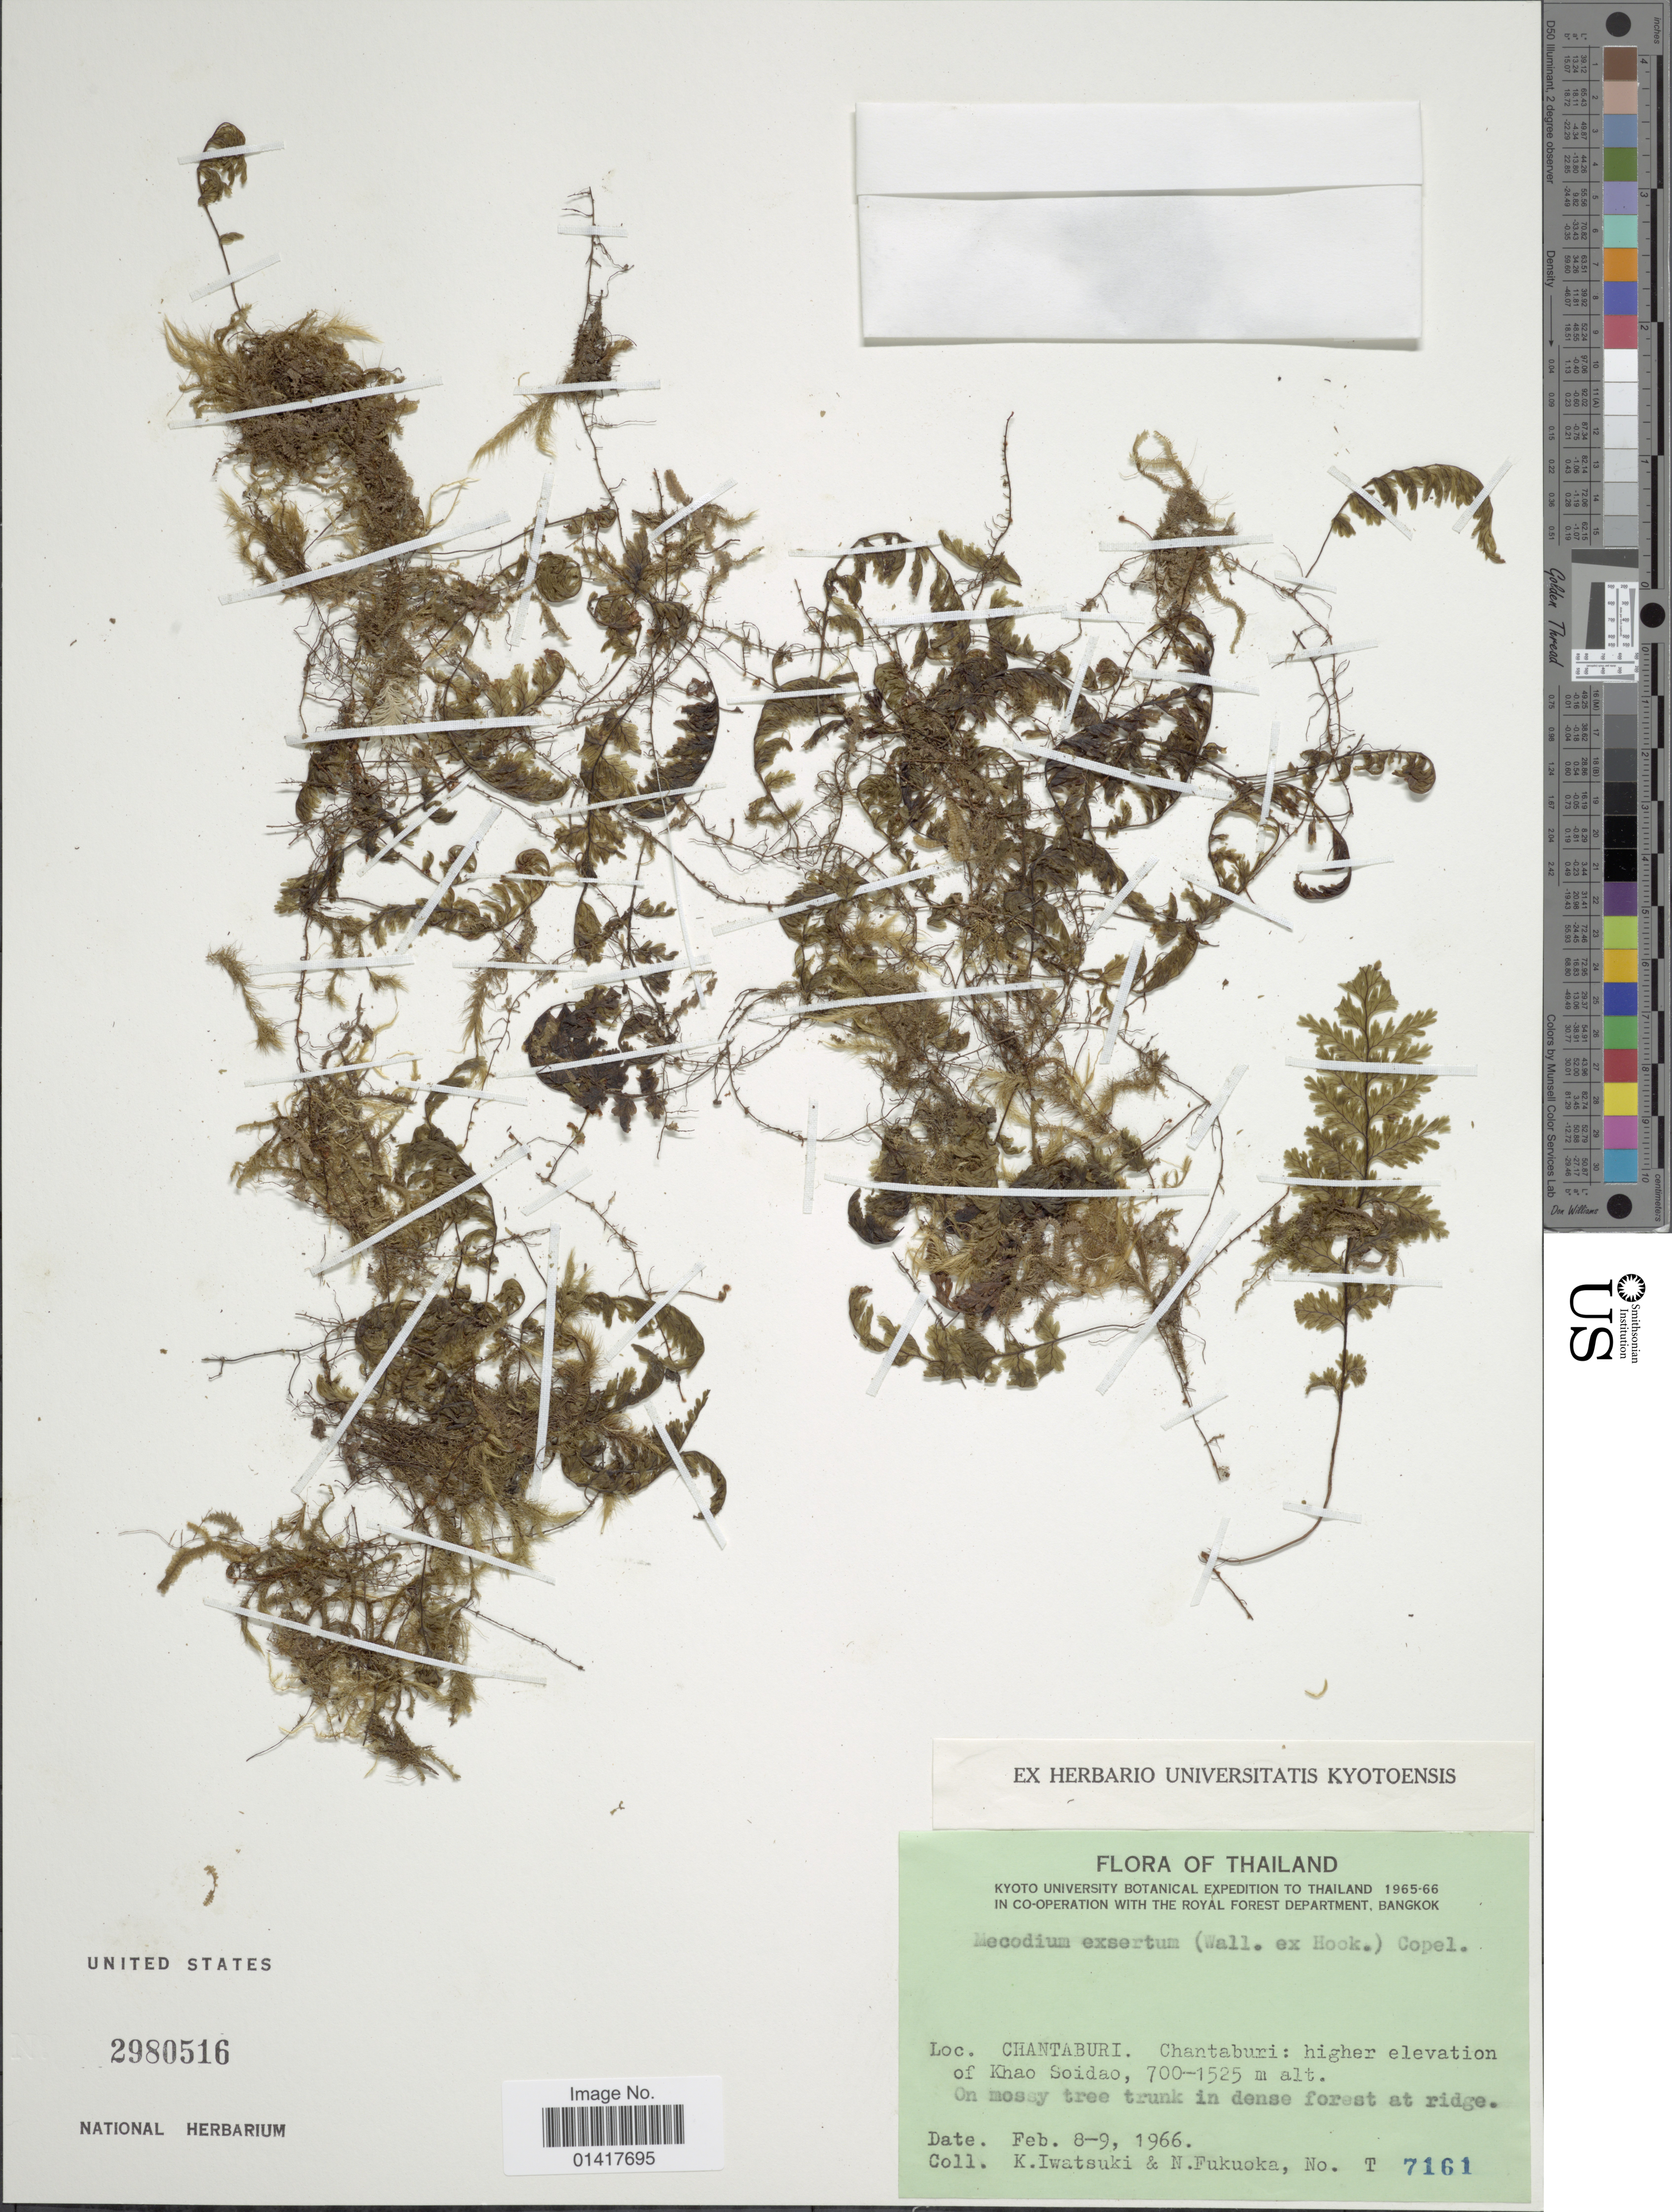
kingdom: Plantae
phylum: Tracheophyta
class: Polypodiopsida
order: Hymenophyllales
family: Hymenophyllaceae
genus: Hymenophyllum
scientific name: Hymenophyllum exsertum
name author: Wall. ex Hook.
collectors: M. Tagawa & N. Fukuoka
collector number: T 7161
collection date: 1966-02-08/1966-02-09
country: Thailand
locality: Chantaburi: Higher elevation of Khao Soidao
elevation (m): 700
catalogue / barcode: US 2980516